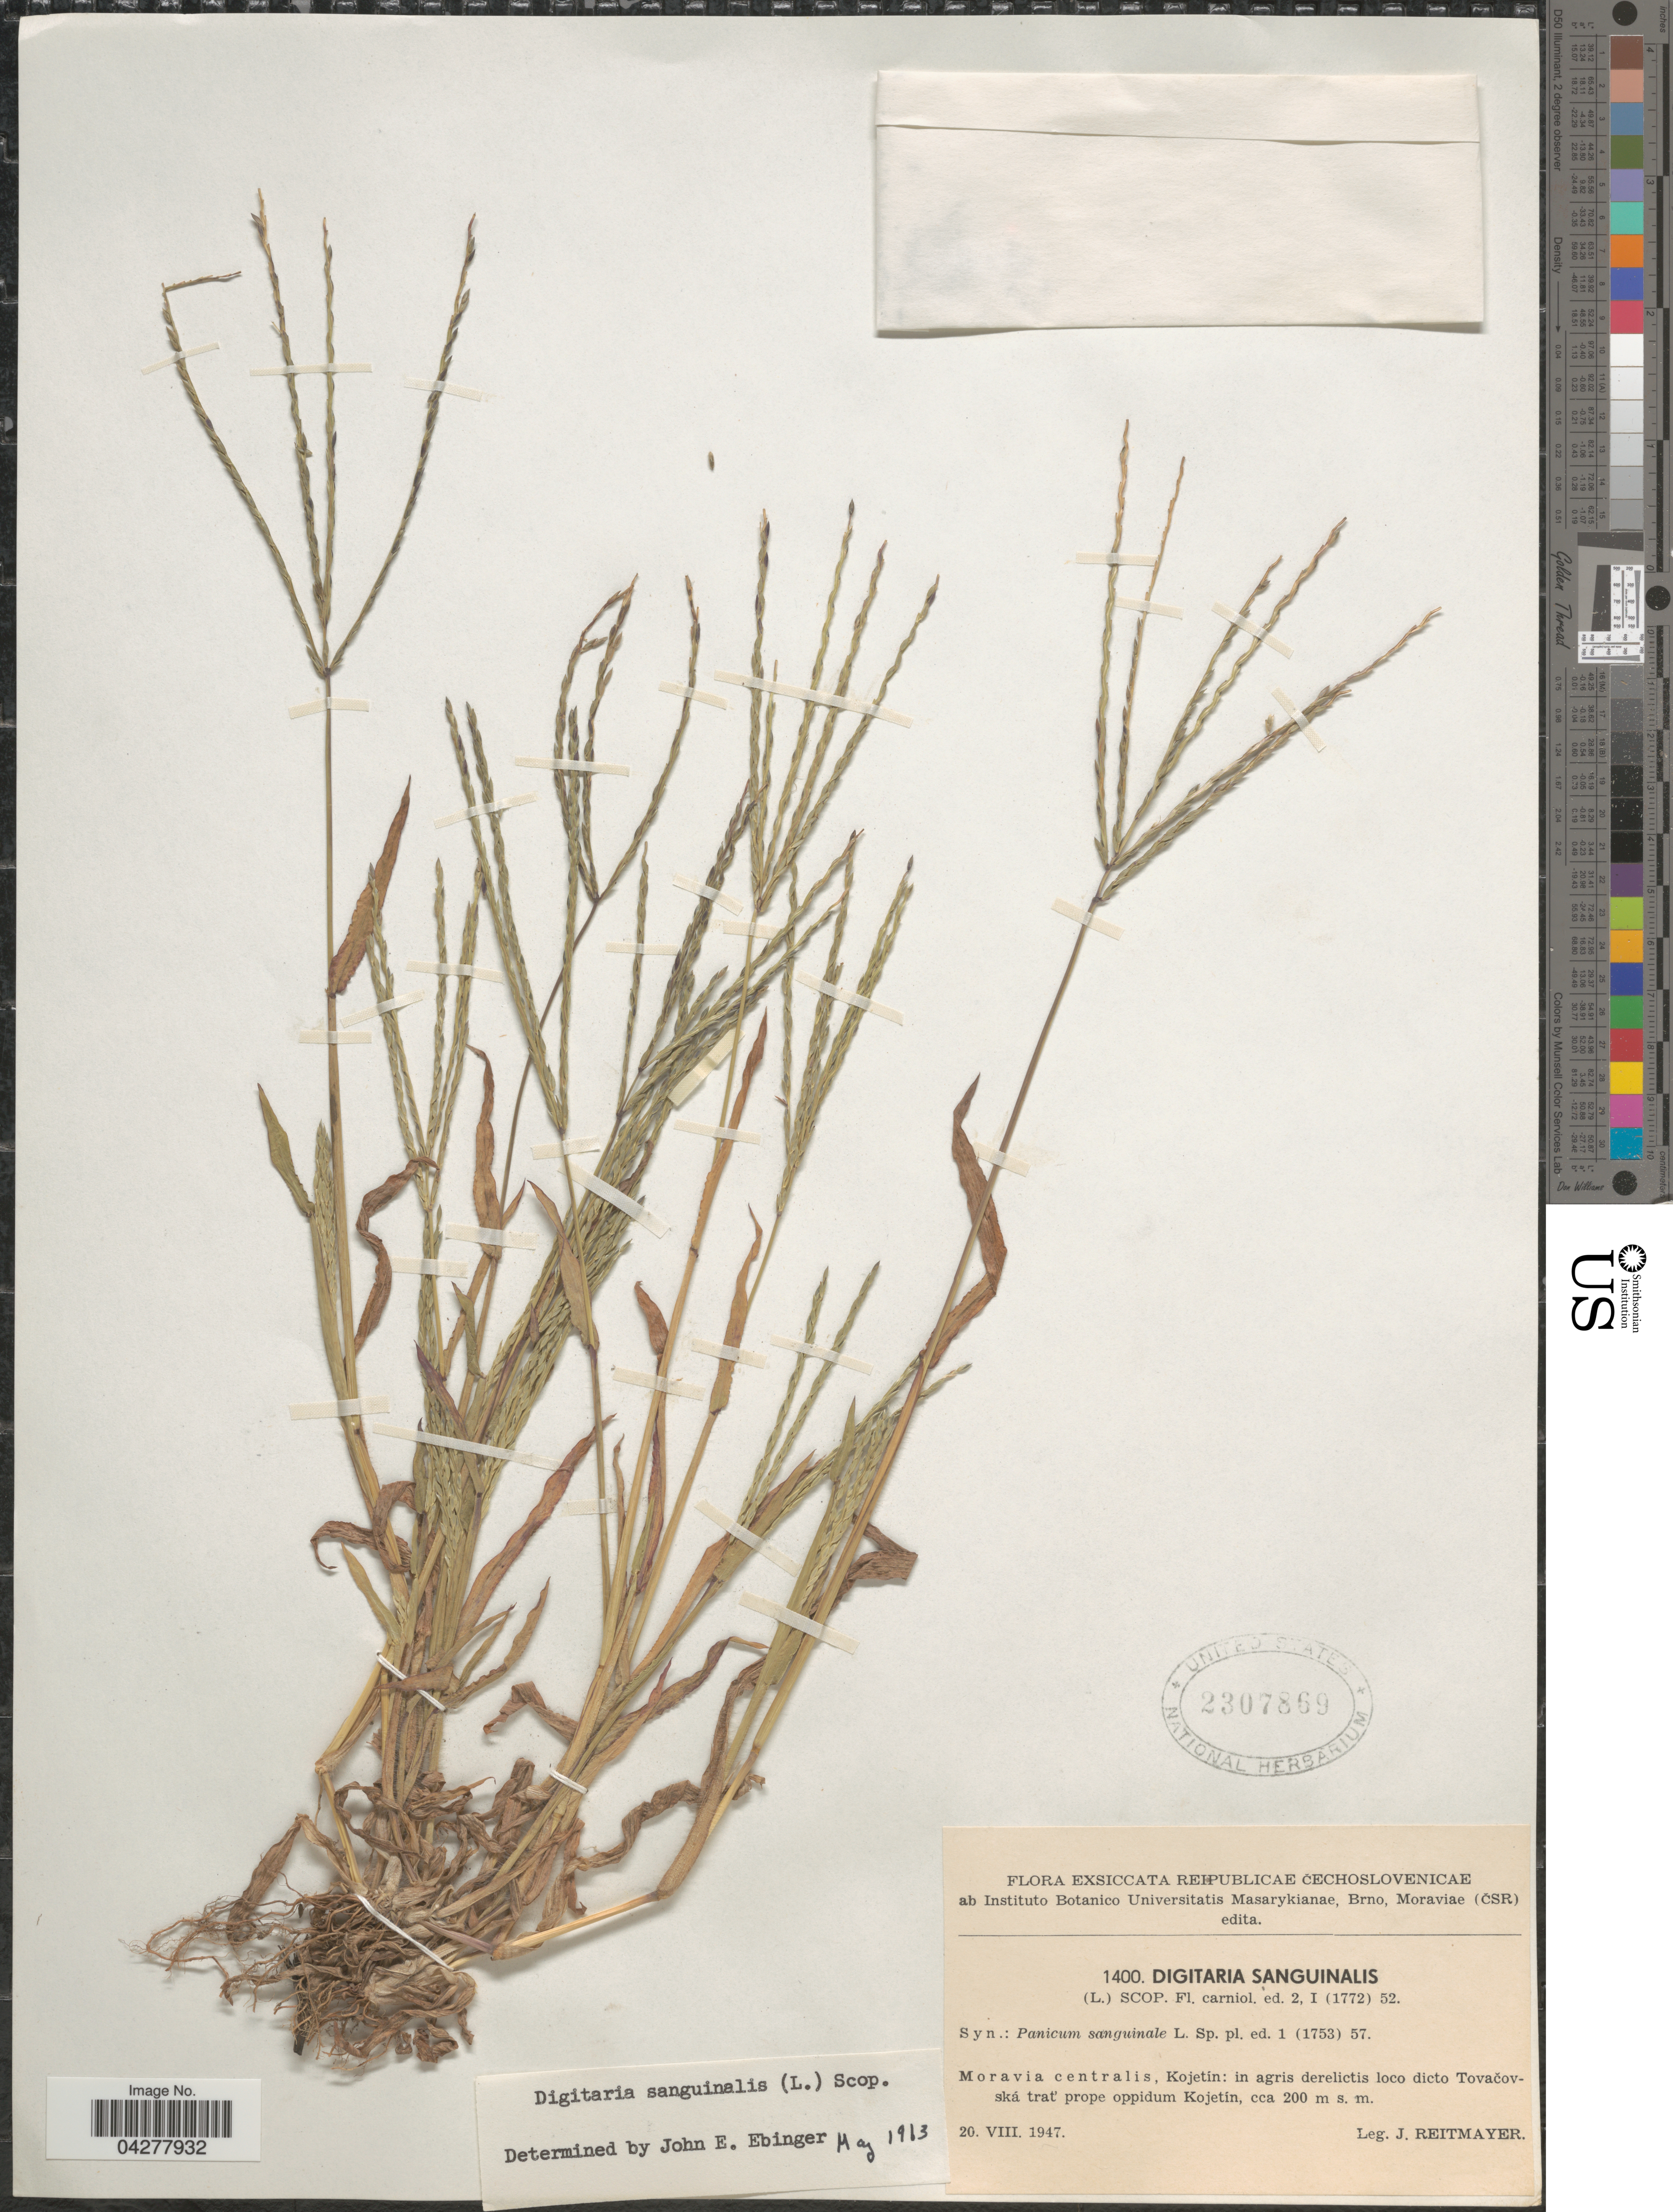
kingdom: Plantae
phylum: Tracheophyta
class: Liliopsida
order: Poales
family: Poaceae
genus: Digitaria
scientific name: Digitaria sanguinalis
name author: (L.) Scop.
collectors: J. Reitmayer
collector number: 1400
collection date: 1947-08-20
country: Czechia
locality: Moravia centralis, Kojetín: in agris derelictis loco dicto Tovačovská trať prope oppidum Kojetín.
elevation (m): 200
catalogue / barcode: US 2307869